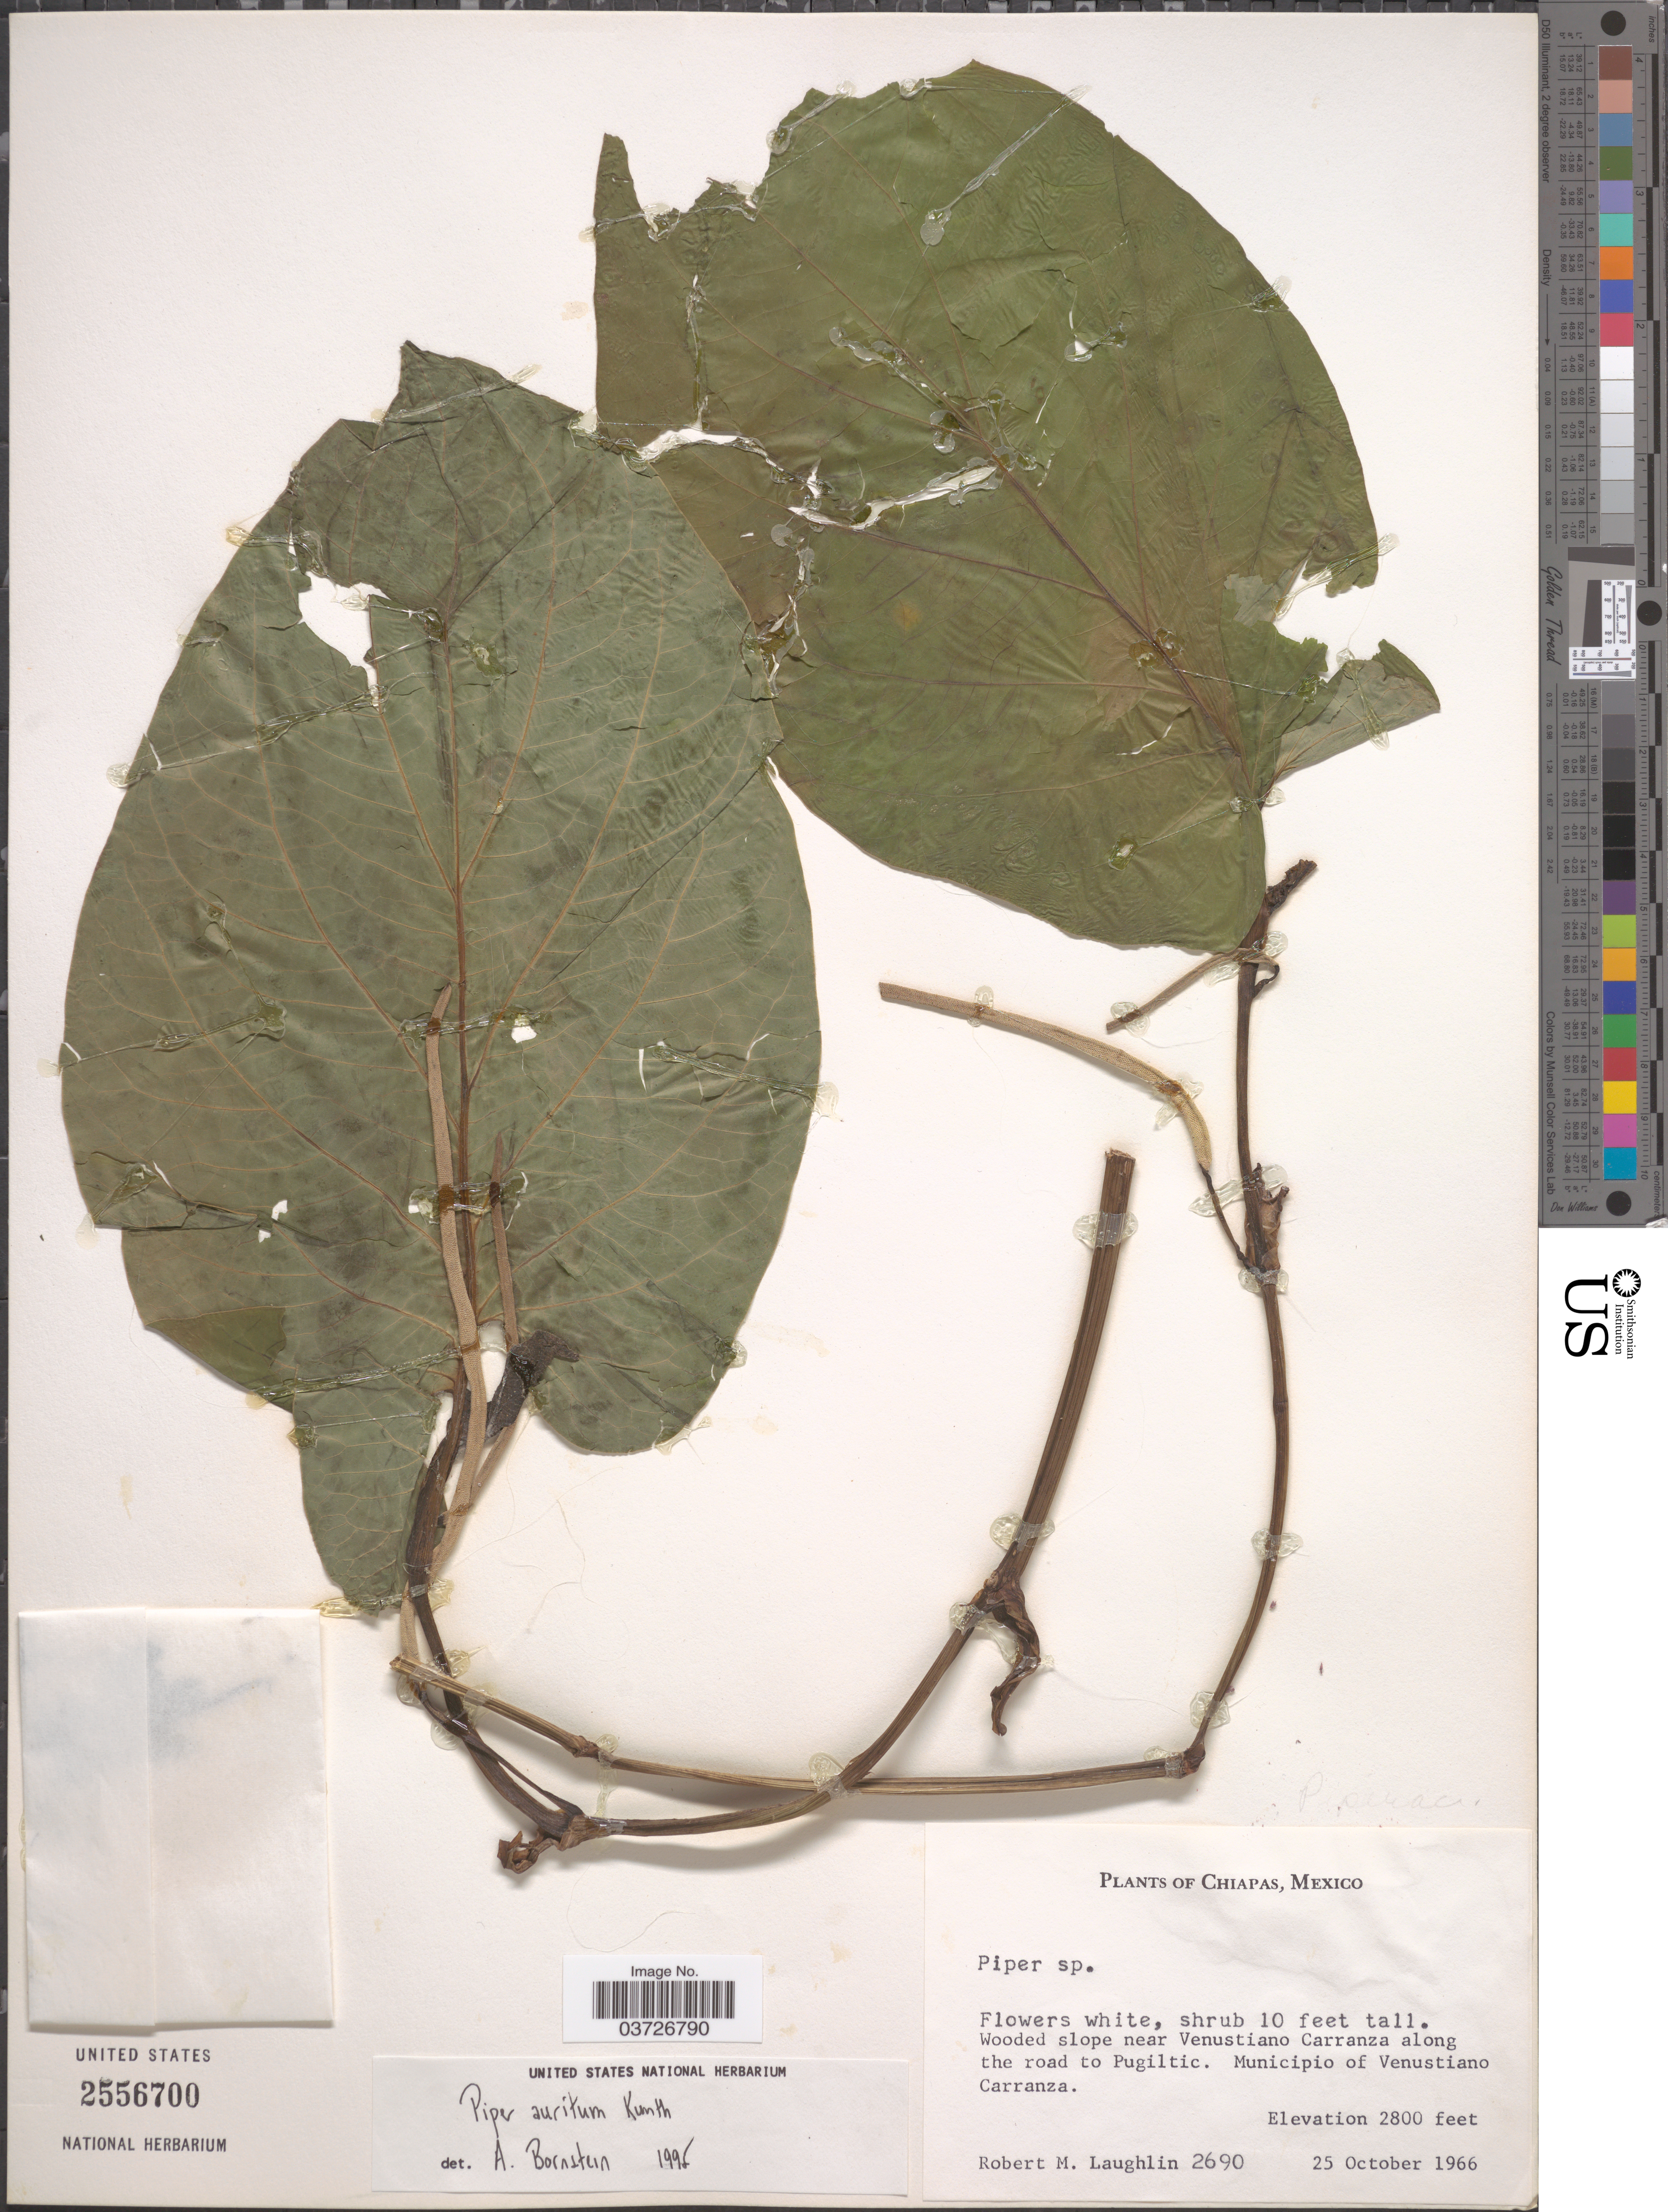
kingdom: Plantae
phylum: Tracheophyta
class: Magnoliopsida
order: Piperales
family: Piperaceae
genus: Piper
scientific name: Piper auritum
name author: Kunth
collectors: R. M. Laughlin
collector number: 2690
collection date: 1966-10-25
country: Mexico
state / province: Chiapas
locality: Wooded slope near Venustiano Carranza along the road to Pugiltic. Municipio of Venustiano Carranza.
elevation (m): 853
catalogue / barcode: US 2556700